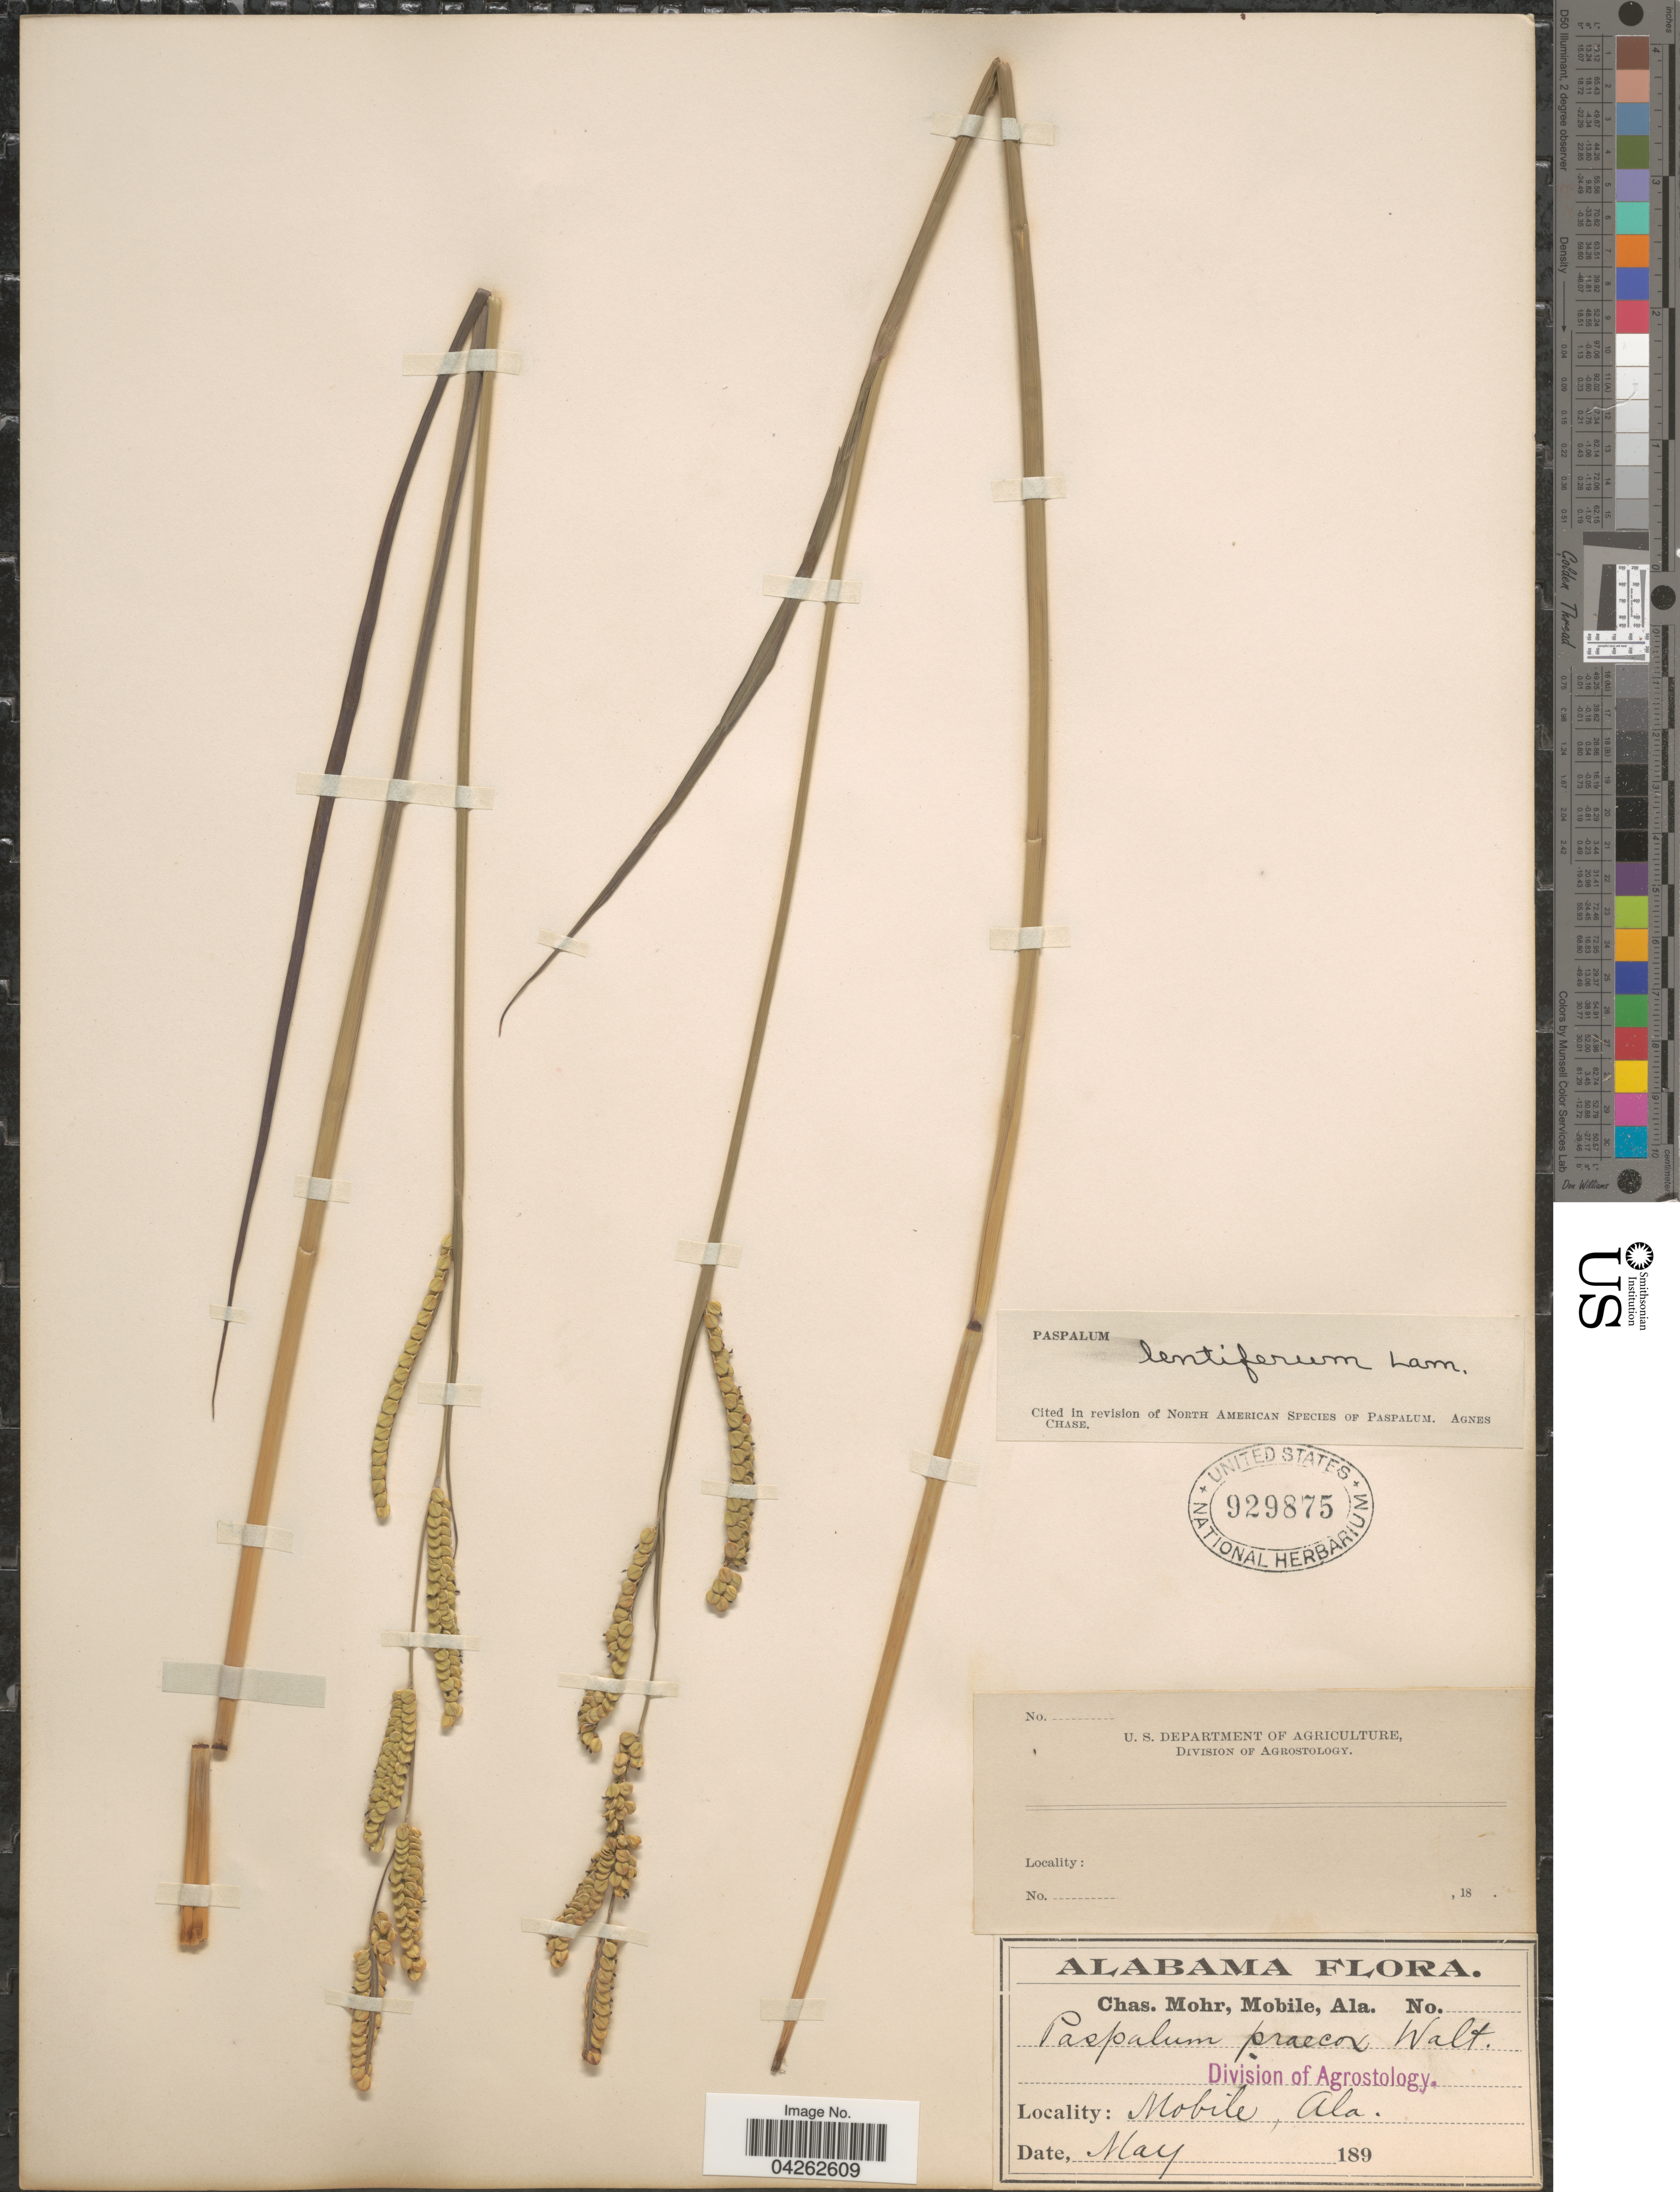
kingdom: Plantae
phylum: Tracheophyta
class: Liliopsida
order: Poales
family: Poaceae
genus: Paspalum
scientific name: Paspalum lentiferum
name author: Lam.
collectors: Mohr, C. T. (herbarium)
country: United States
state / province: Alabama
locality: Mobile.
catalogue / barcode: US 929875